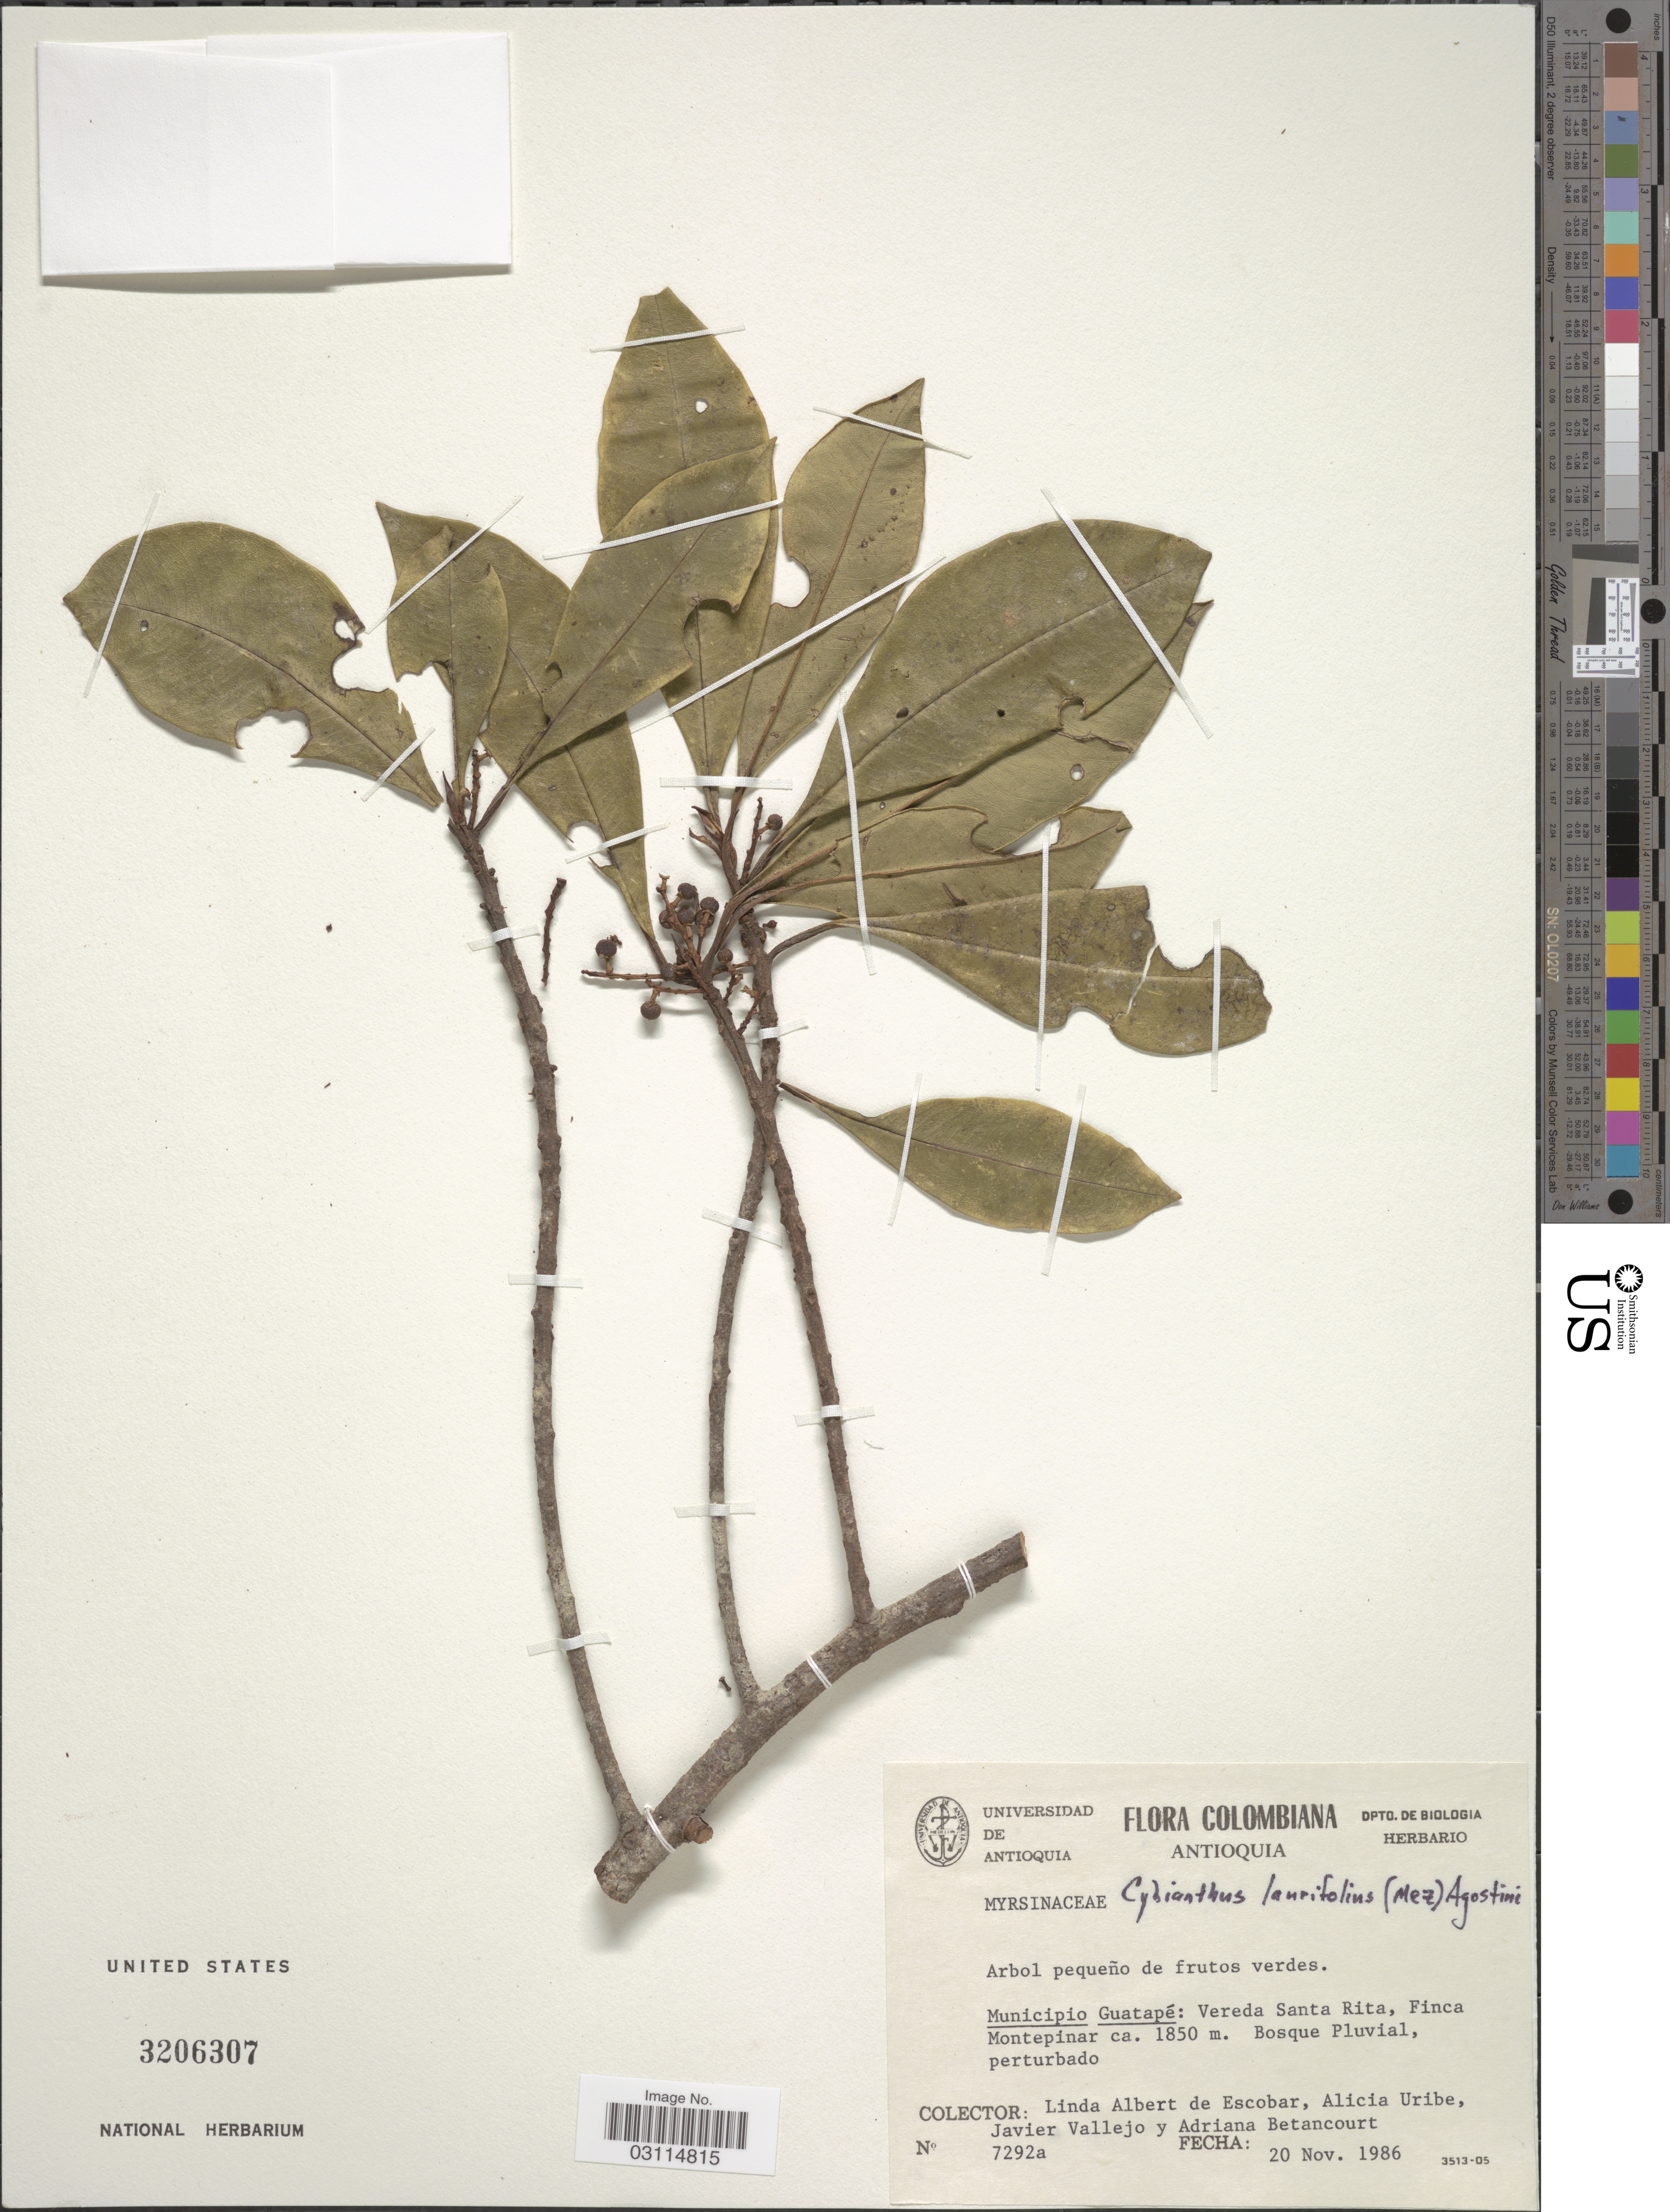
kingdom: Plantae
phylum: Tracheophyta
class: Magnoliopsida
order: Ericales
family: Primulaceae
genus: Cybianthus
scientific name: Cybianthus laurifolius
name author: (Mez) G. Agostini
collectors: L. Escobar, A. Uribe, J. Vallejo & A. Betancourt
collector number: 7292a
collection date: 1986-11-20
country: Colombia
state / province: Antioquia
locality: Municipio Guatapé: Vereda Santa Rita, Finca Montepinar.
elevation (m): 1850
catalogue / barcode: US 3206307